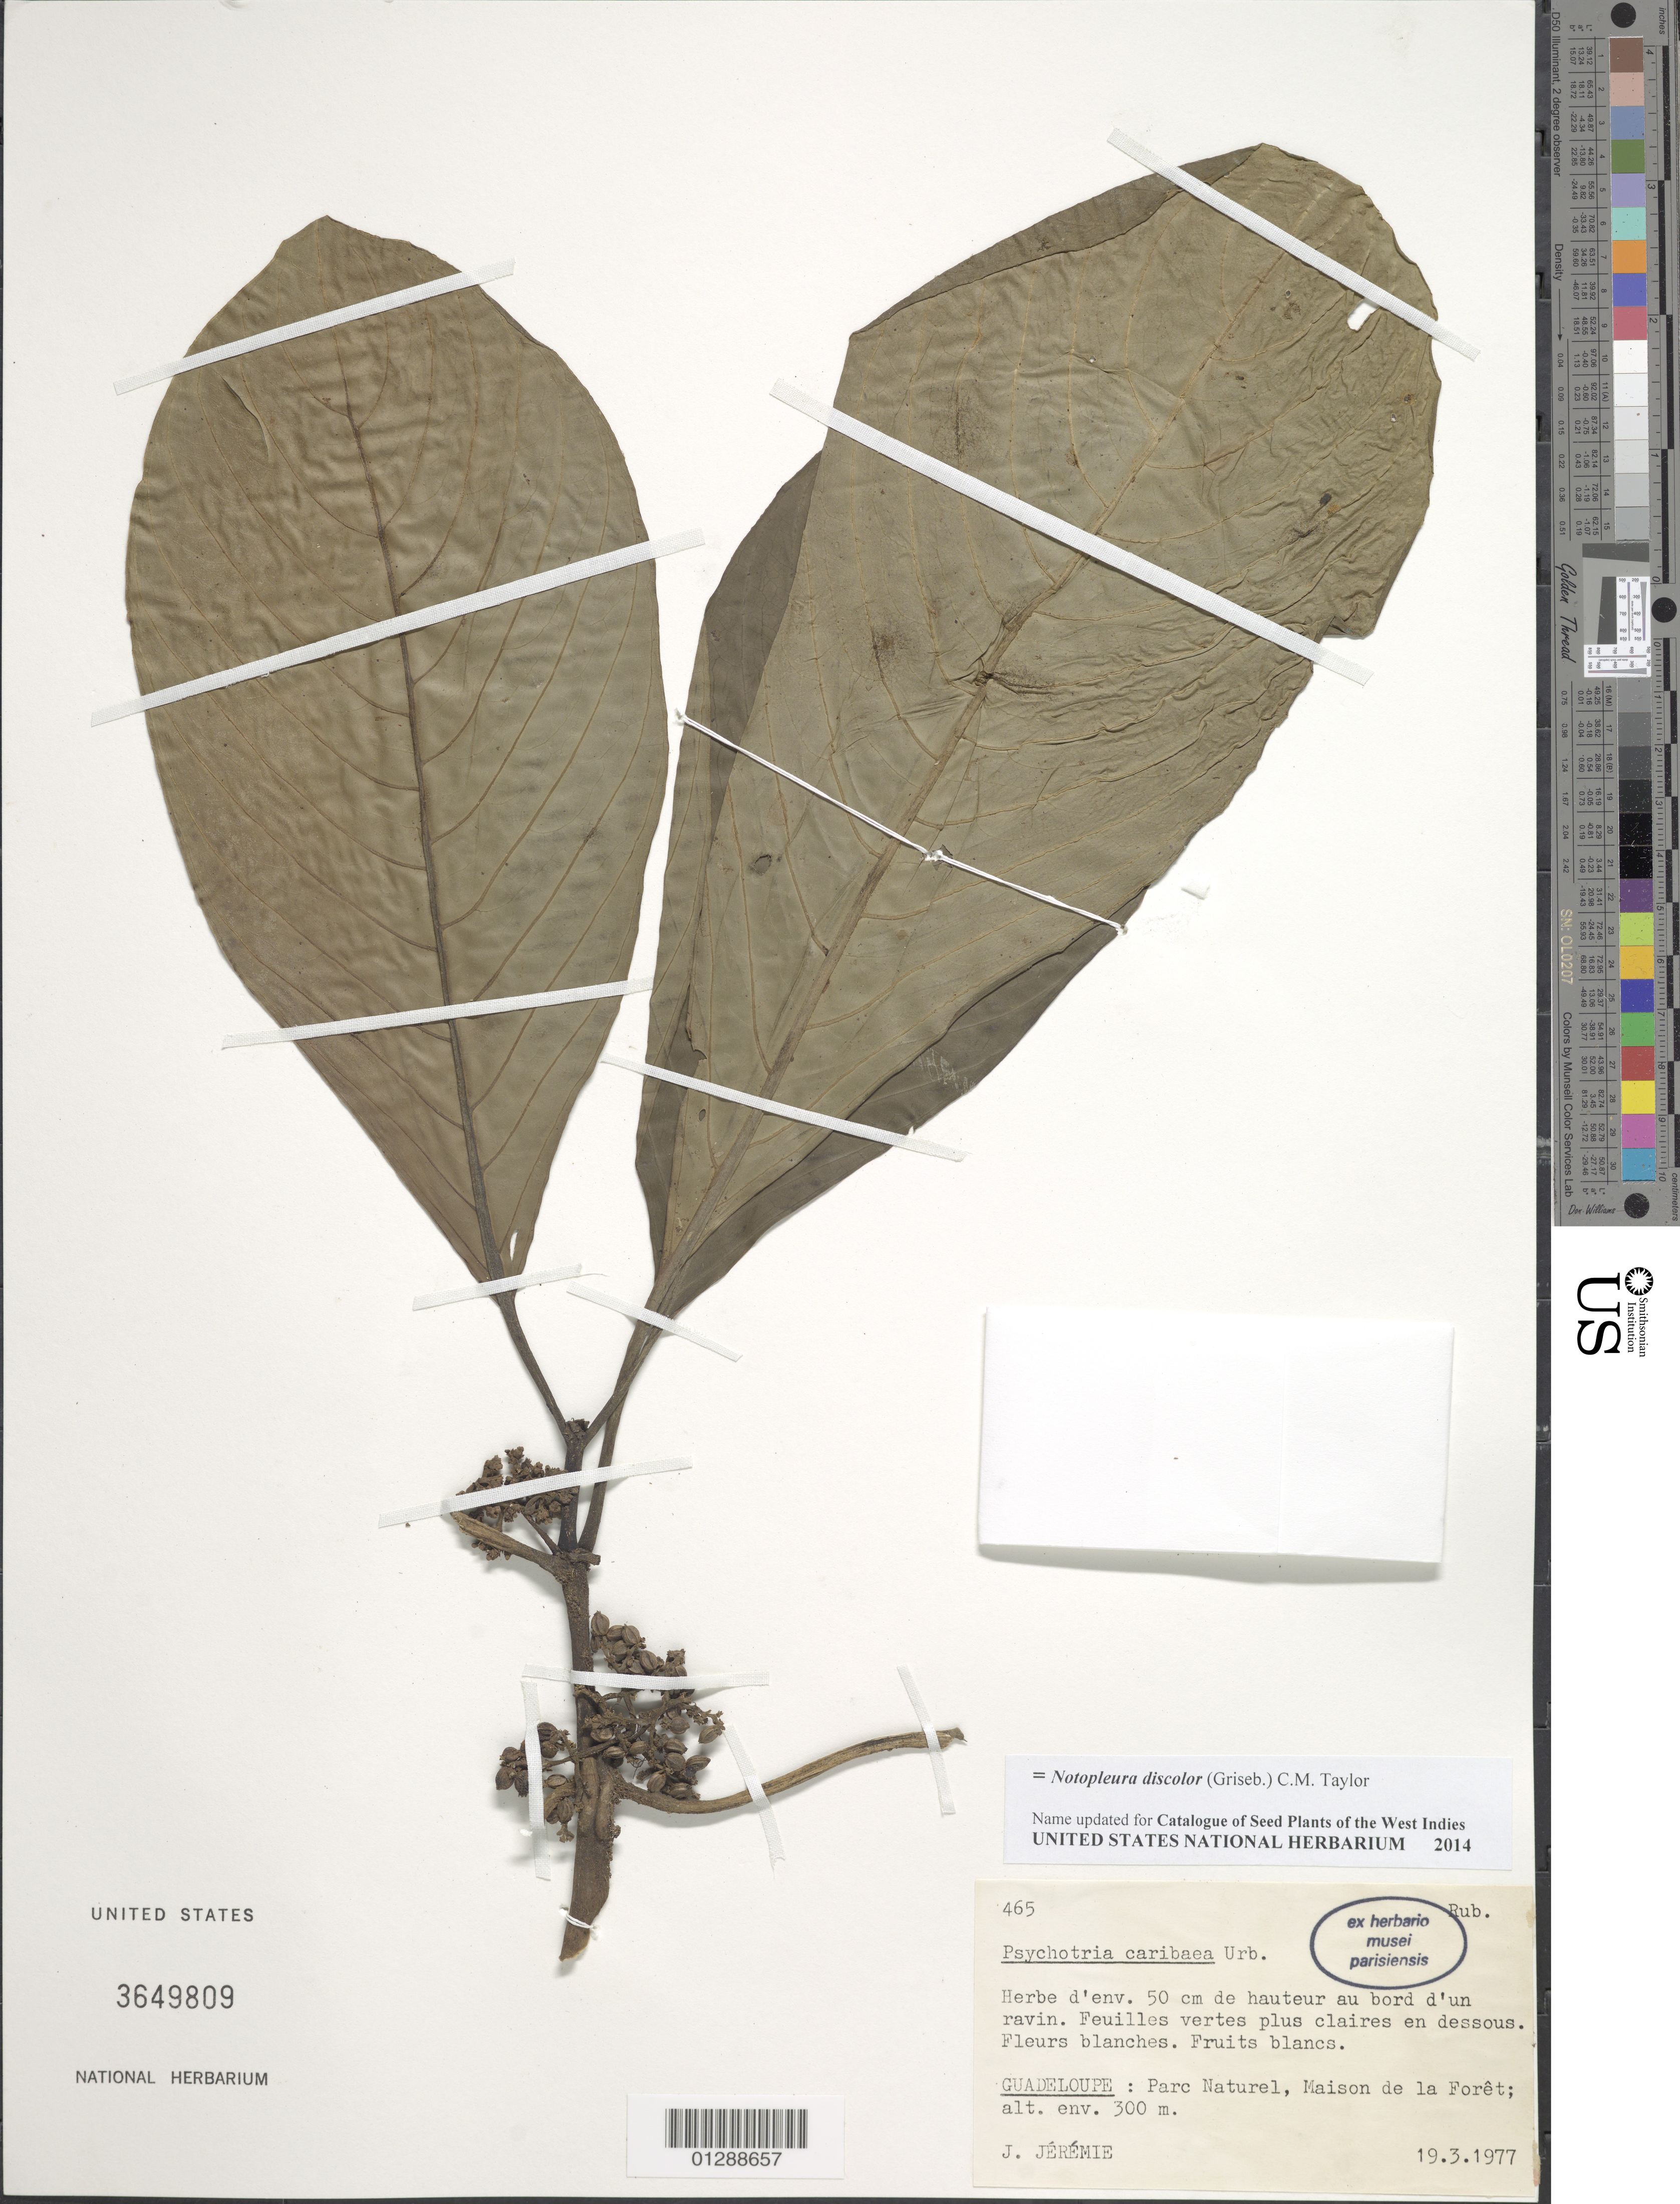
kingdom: Plantae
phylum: Tracheophyta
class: Magnoliopsida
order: Gentianales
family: Rubiaceae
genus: Notopleura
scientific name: Notopleura discolor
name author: (Griseb.) C.M. Taylor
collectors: J. Jérémie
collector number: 465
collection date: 1977-03-19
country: Guadeloupe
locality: Parc Naturel, Maison de la Forêt.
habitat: Au bord d'un ravin.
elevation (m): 300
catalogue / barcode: US 3649809